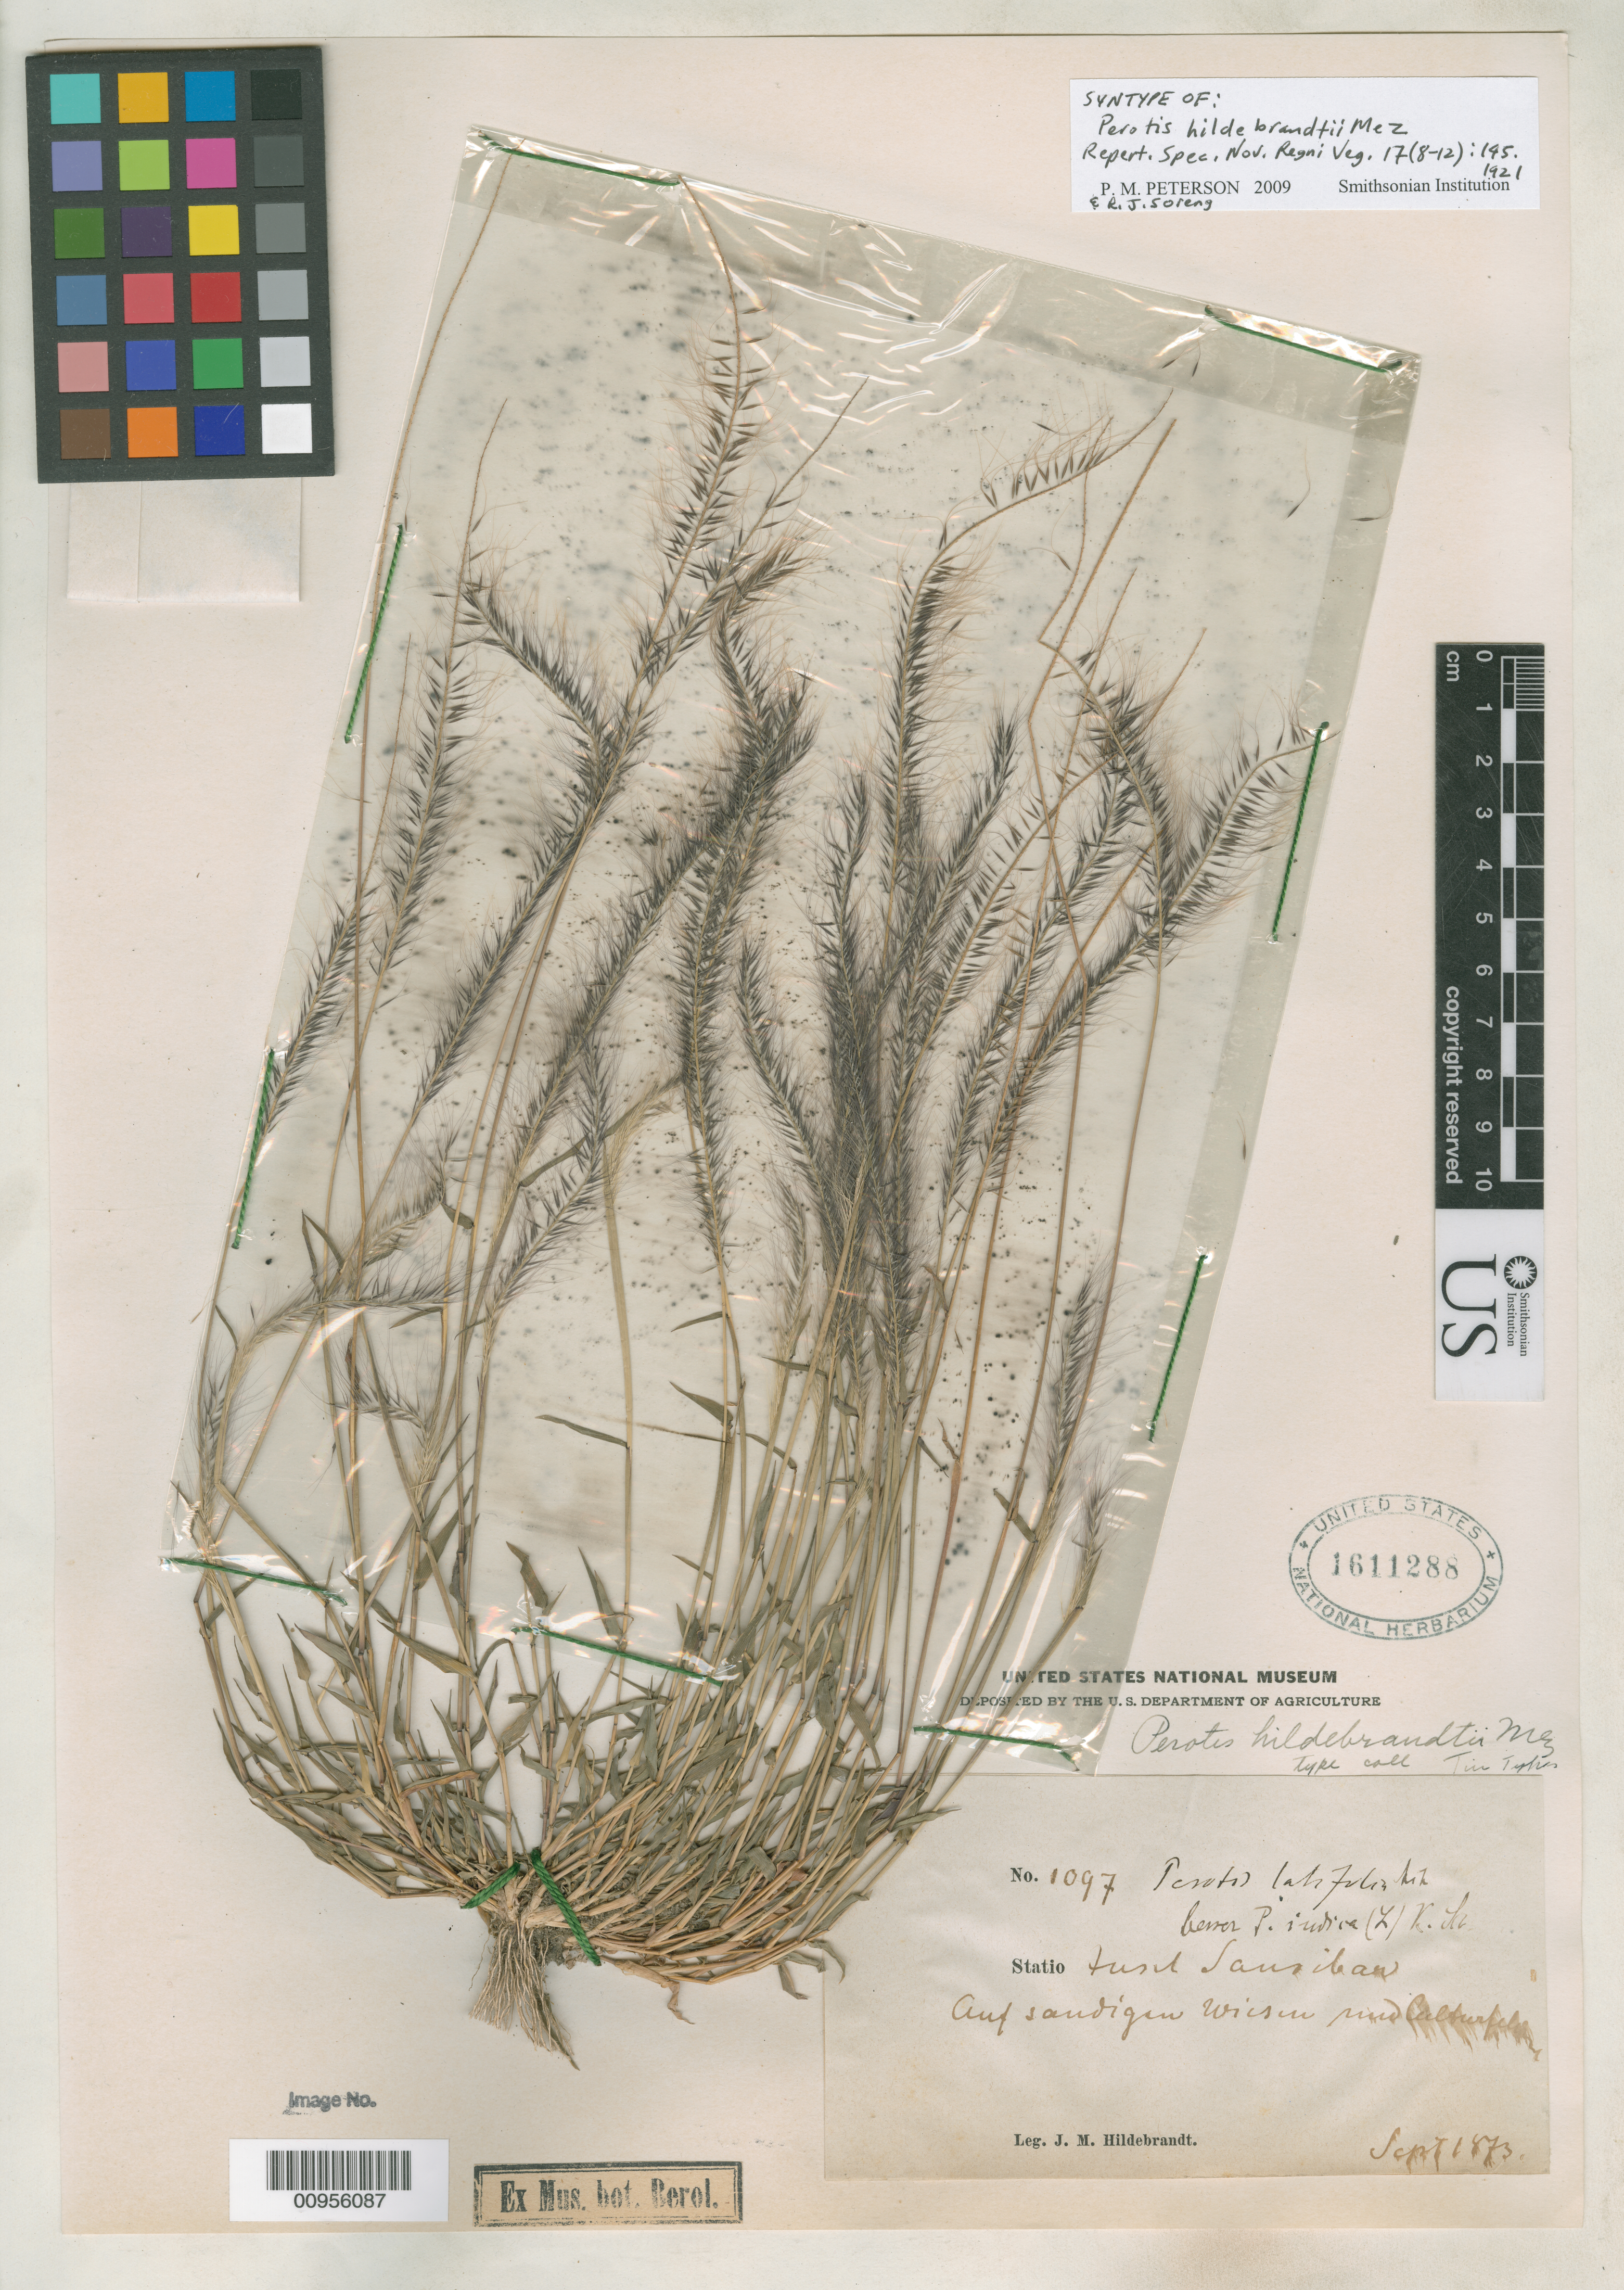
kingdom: Plantae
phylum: Tracheophyta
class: Liliopsida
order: Poales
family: Poaceae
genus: Perotis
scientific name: Perotis hildebrandtii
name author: Mez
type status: Syntype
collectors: J. Hildebrandt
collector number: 1097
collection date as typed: Sep 1873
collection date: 1873-09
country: Tanzania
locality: Sansibar.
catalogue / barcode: US 1611288